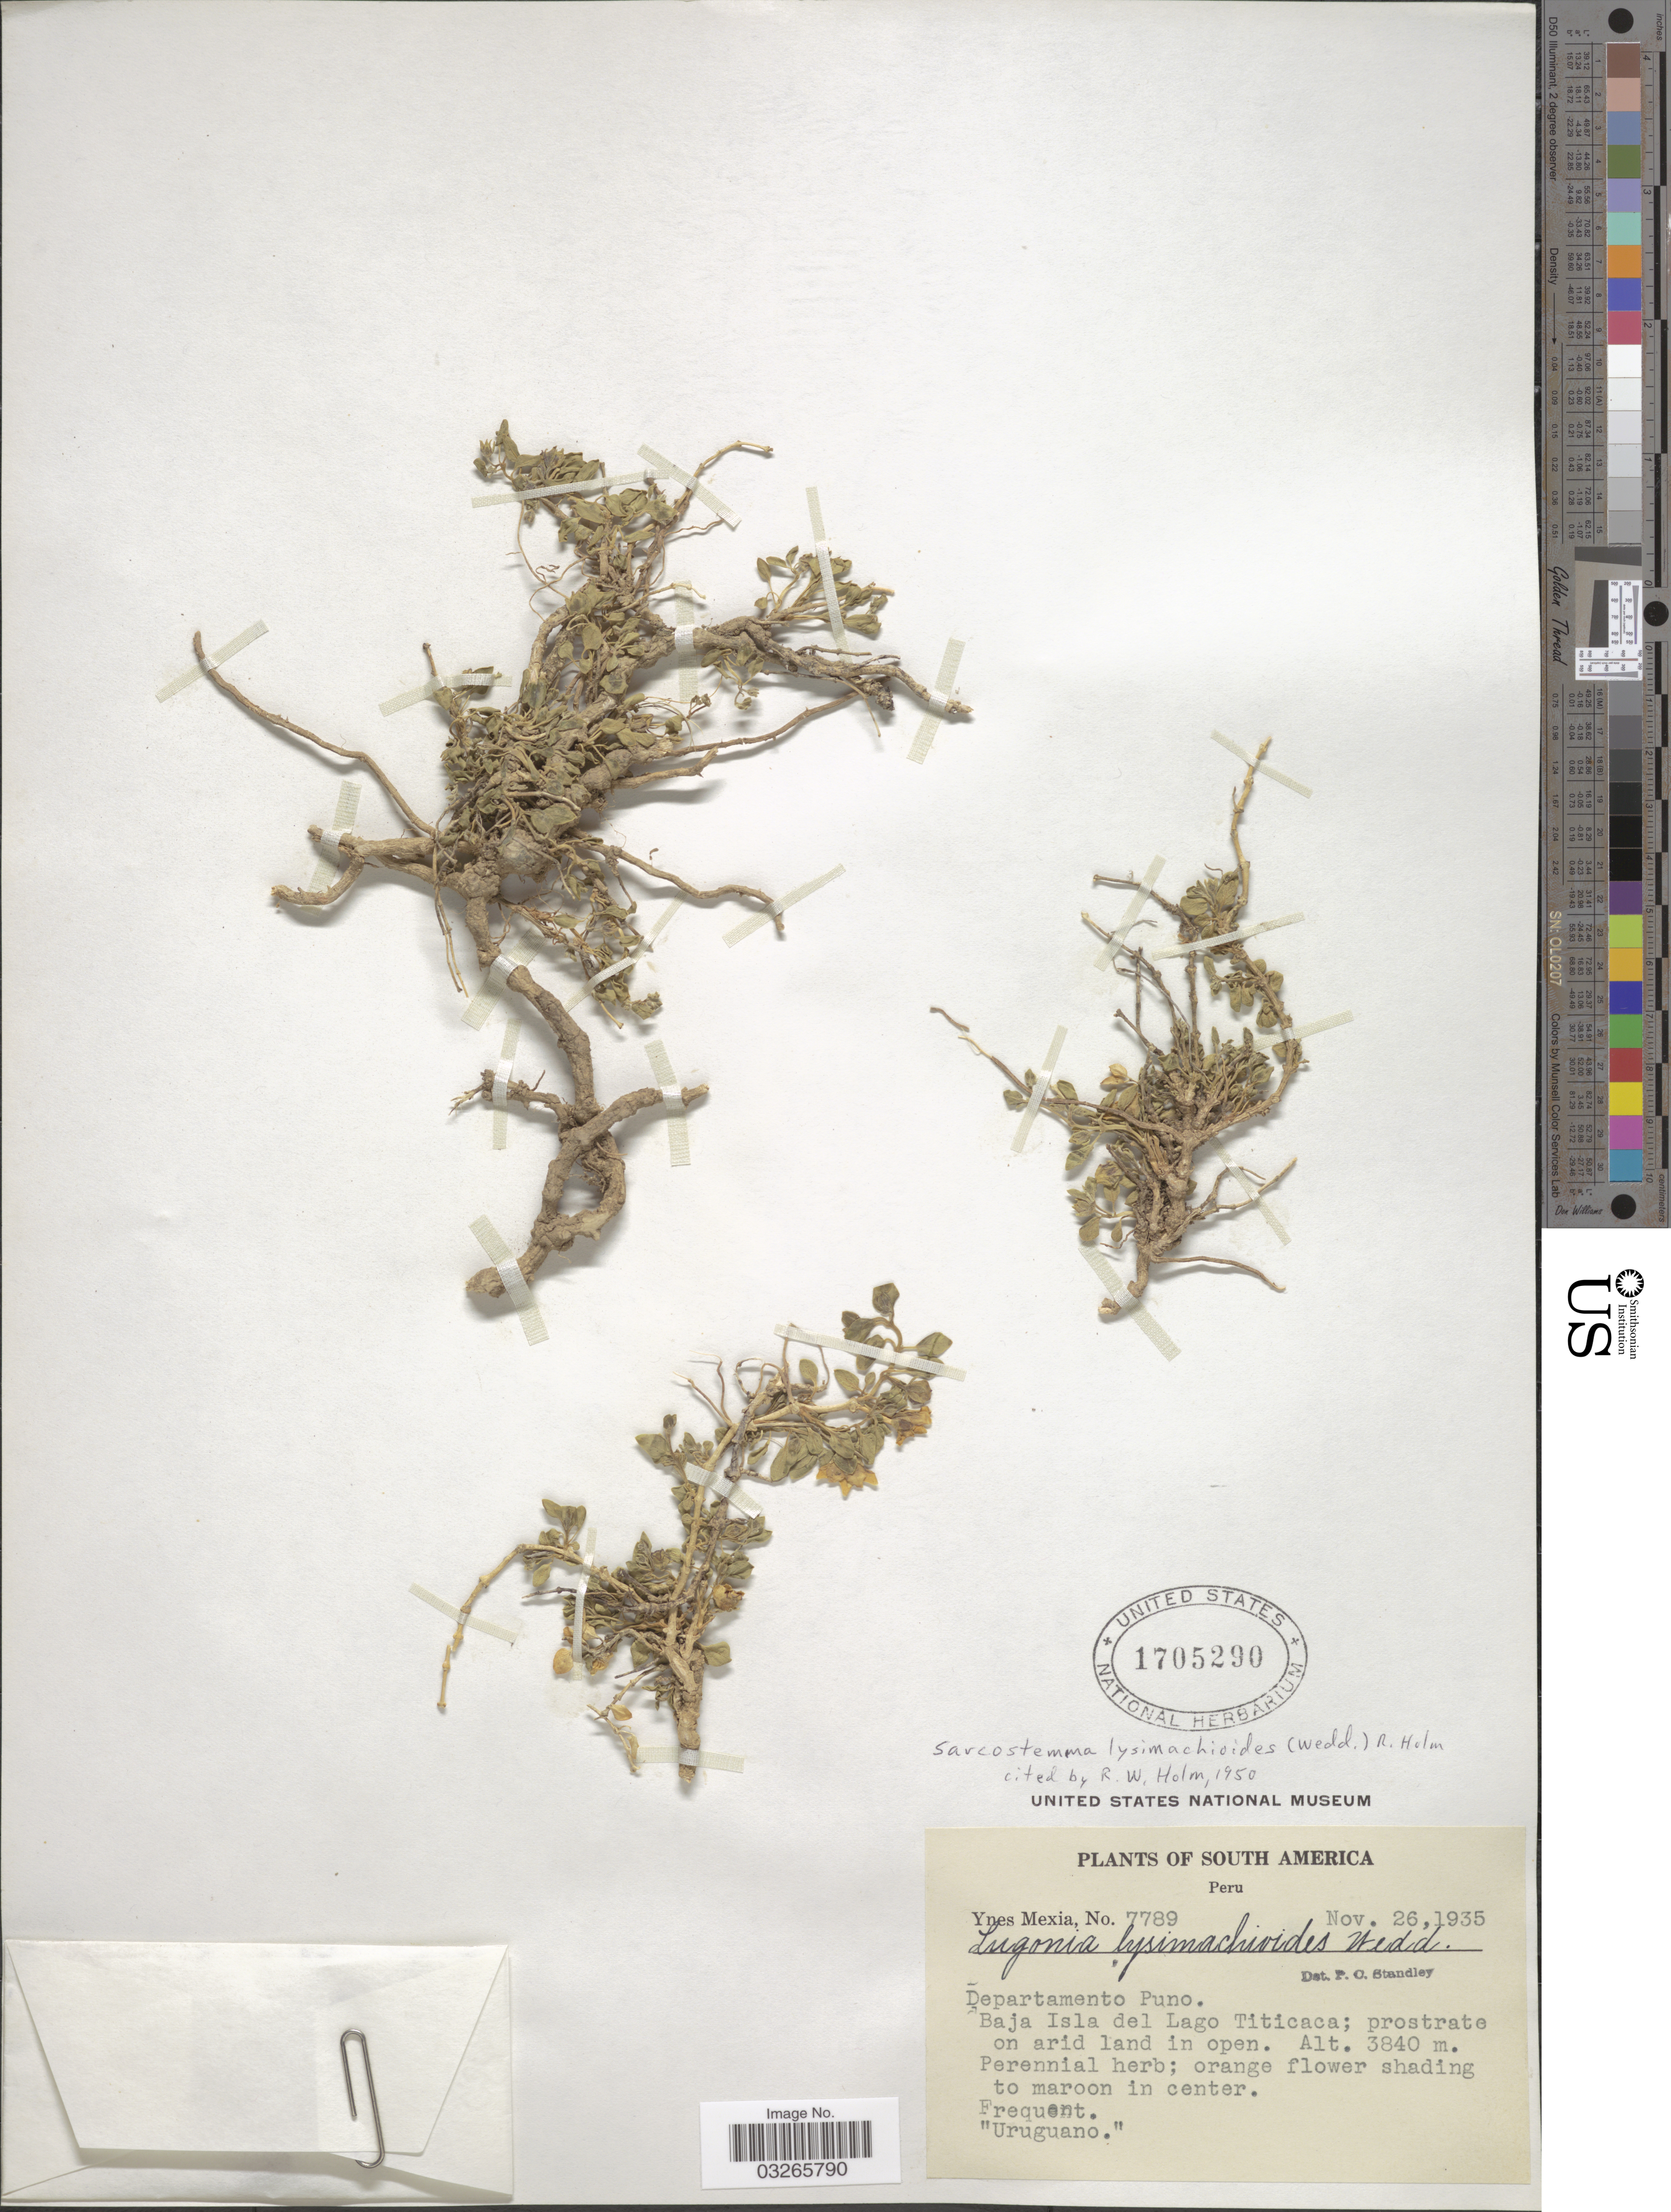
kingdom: Plantae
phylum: Tracheophyta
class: Magnoliopsida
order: Gentianales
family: Apocynaceae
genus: Sarcostemma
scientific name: Sarcostemma lysimachioides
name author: (Wedd.) R.W. Holm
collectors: Y. Mexia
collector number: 7789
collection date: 1935-11-26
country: Peru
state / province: Puno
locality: Departamento Puno. Baja Isla del Lago Titicaca.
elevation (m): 3840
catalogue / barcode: US 1705290